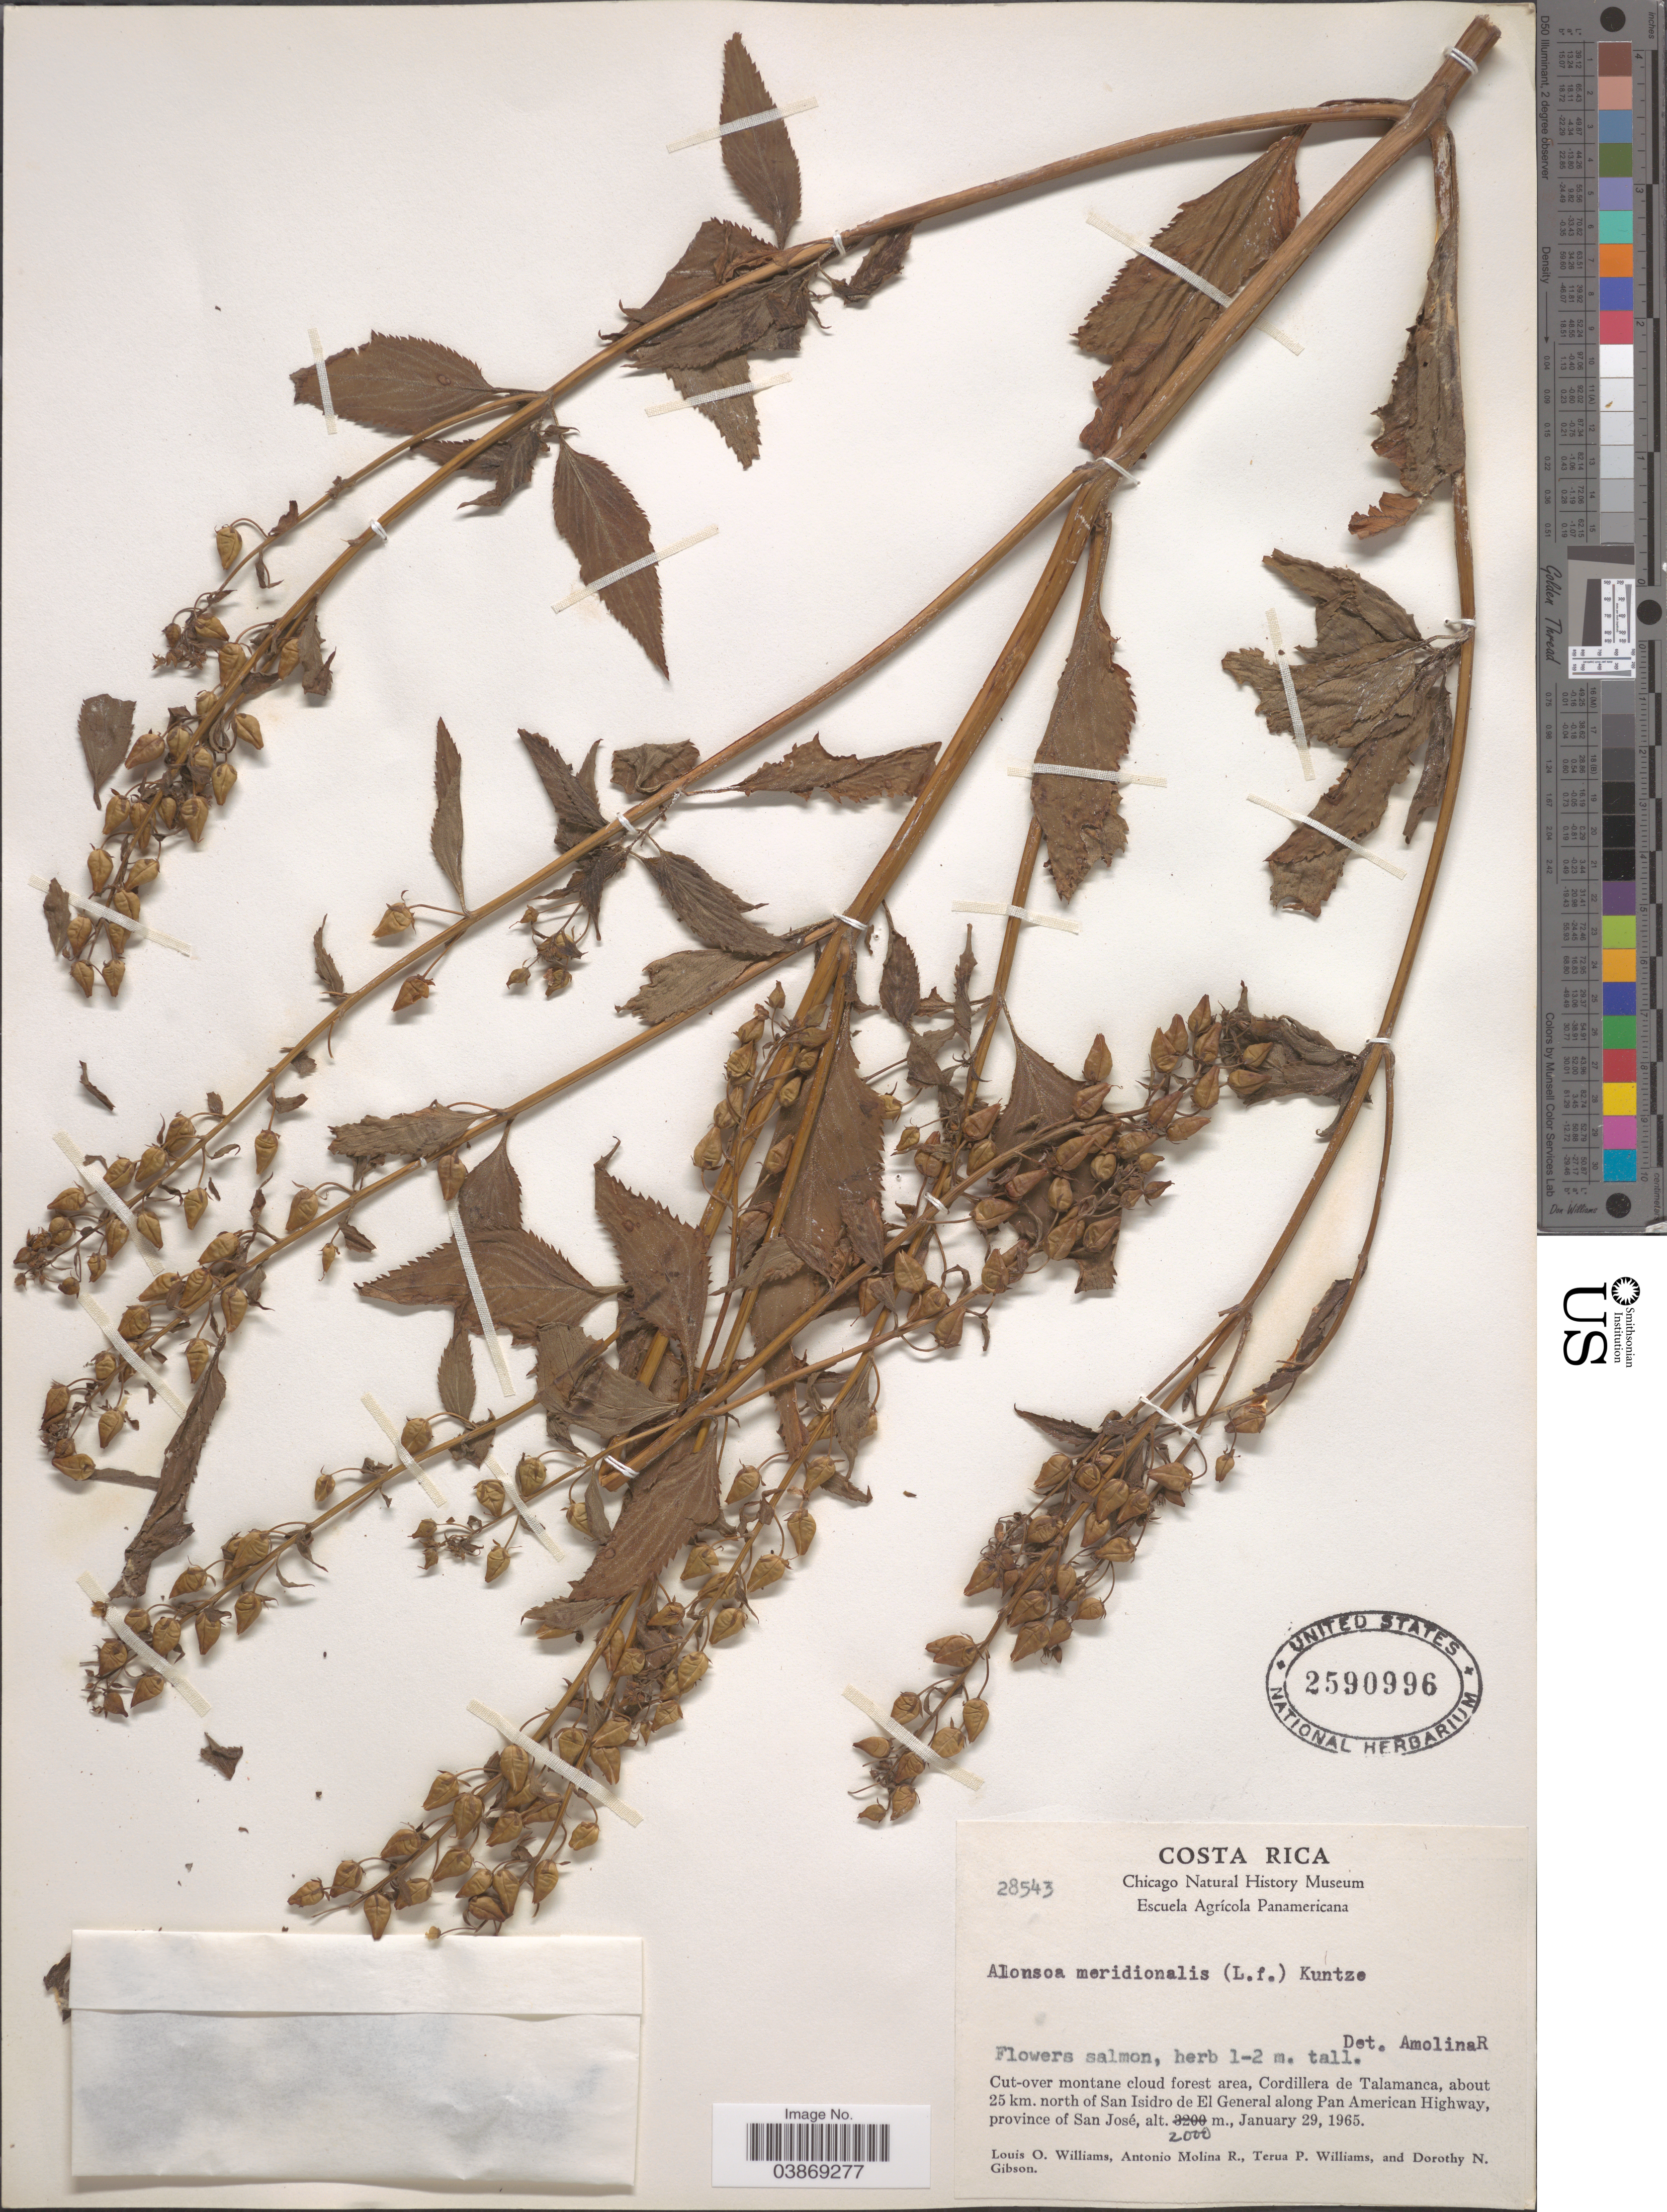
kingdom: Plantae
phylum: Tracheophyta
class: Magnoliopsida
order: Lamiales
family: Scrophulariaceae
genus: Alonsoa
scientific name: Alonsoa meridionalis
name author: (L. f.) Kuntze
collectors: L. O. Williams, A. Molina R., T. Williams & D. N. Gibson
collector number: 28543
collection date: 1965-01-29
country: Costa Rica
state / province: San José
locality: Cordillera de Talamanca, about 25 km. north of San Isidro de El General along Pan American Highway.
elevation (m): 2000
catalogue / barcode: US 2590996